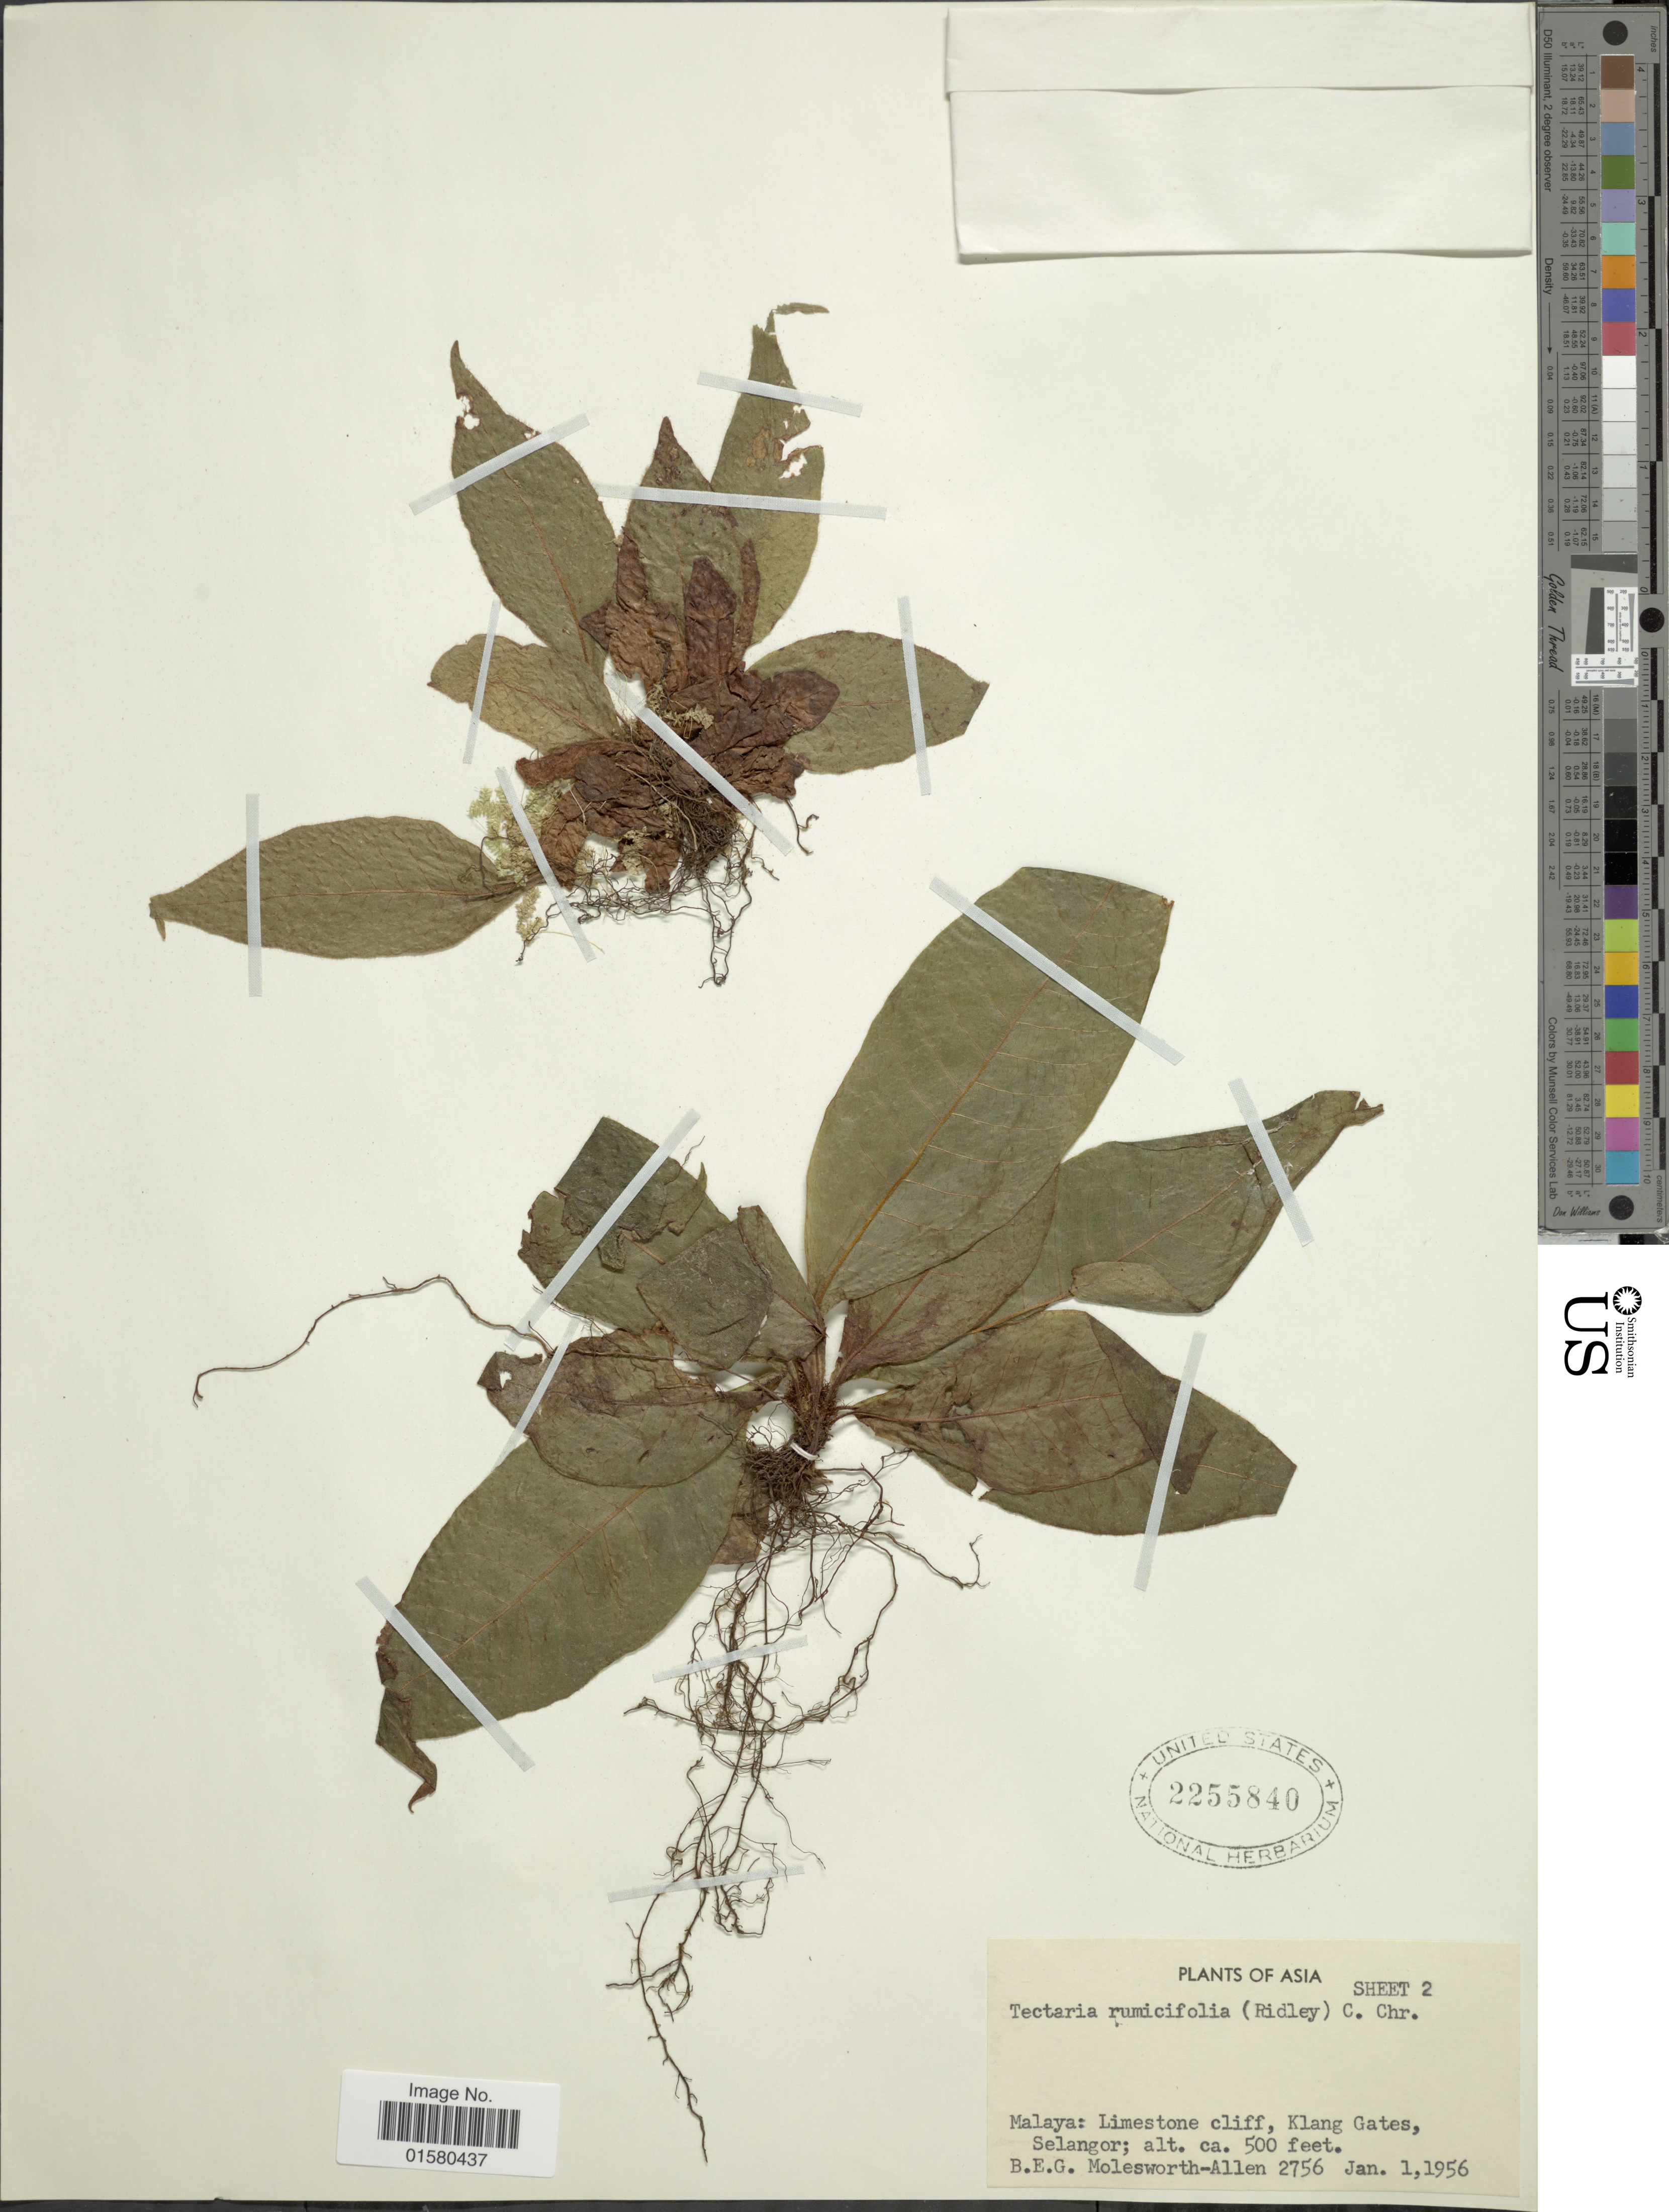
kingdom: Plantae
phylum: Tracheophyta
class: Polypodiopsida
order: Polypodiales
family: Tectariaceae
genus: Tectaria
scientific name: Tectaria rumicifolia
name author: (Ridl.) C. Chr.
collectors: B. E. G. Molesworth-Allen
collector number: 2756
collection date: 1956-01-01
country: Malaysia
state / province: Selangor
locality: Asia, Malaya: Limestone cliff, Klang Gates, Selangor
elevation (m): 152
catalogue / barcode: US 2255840